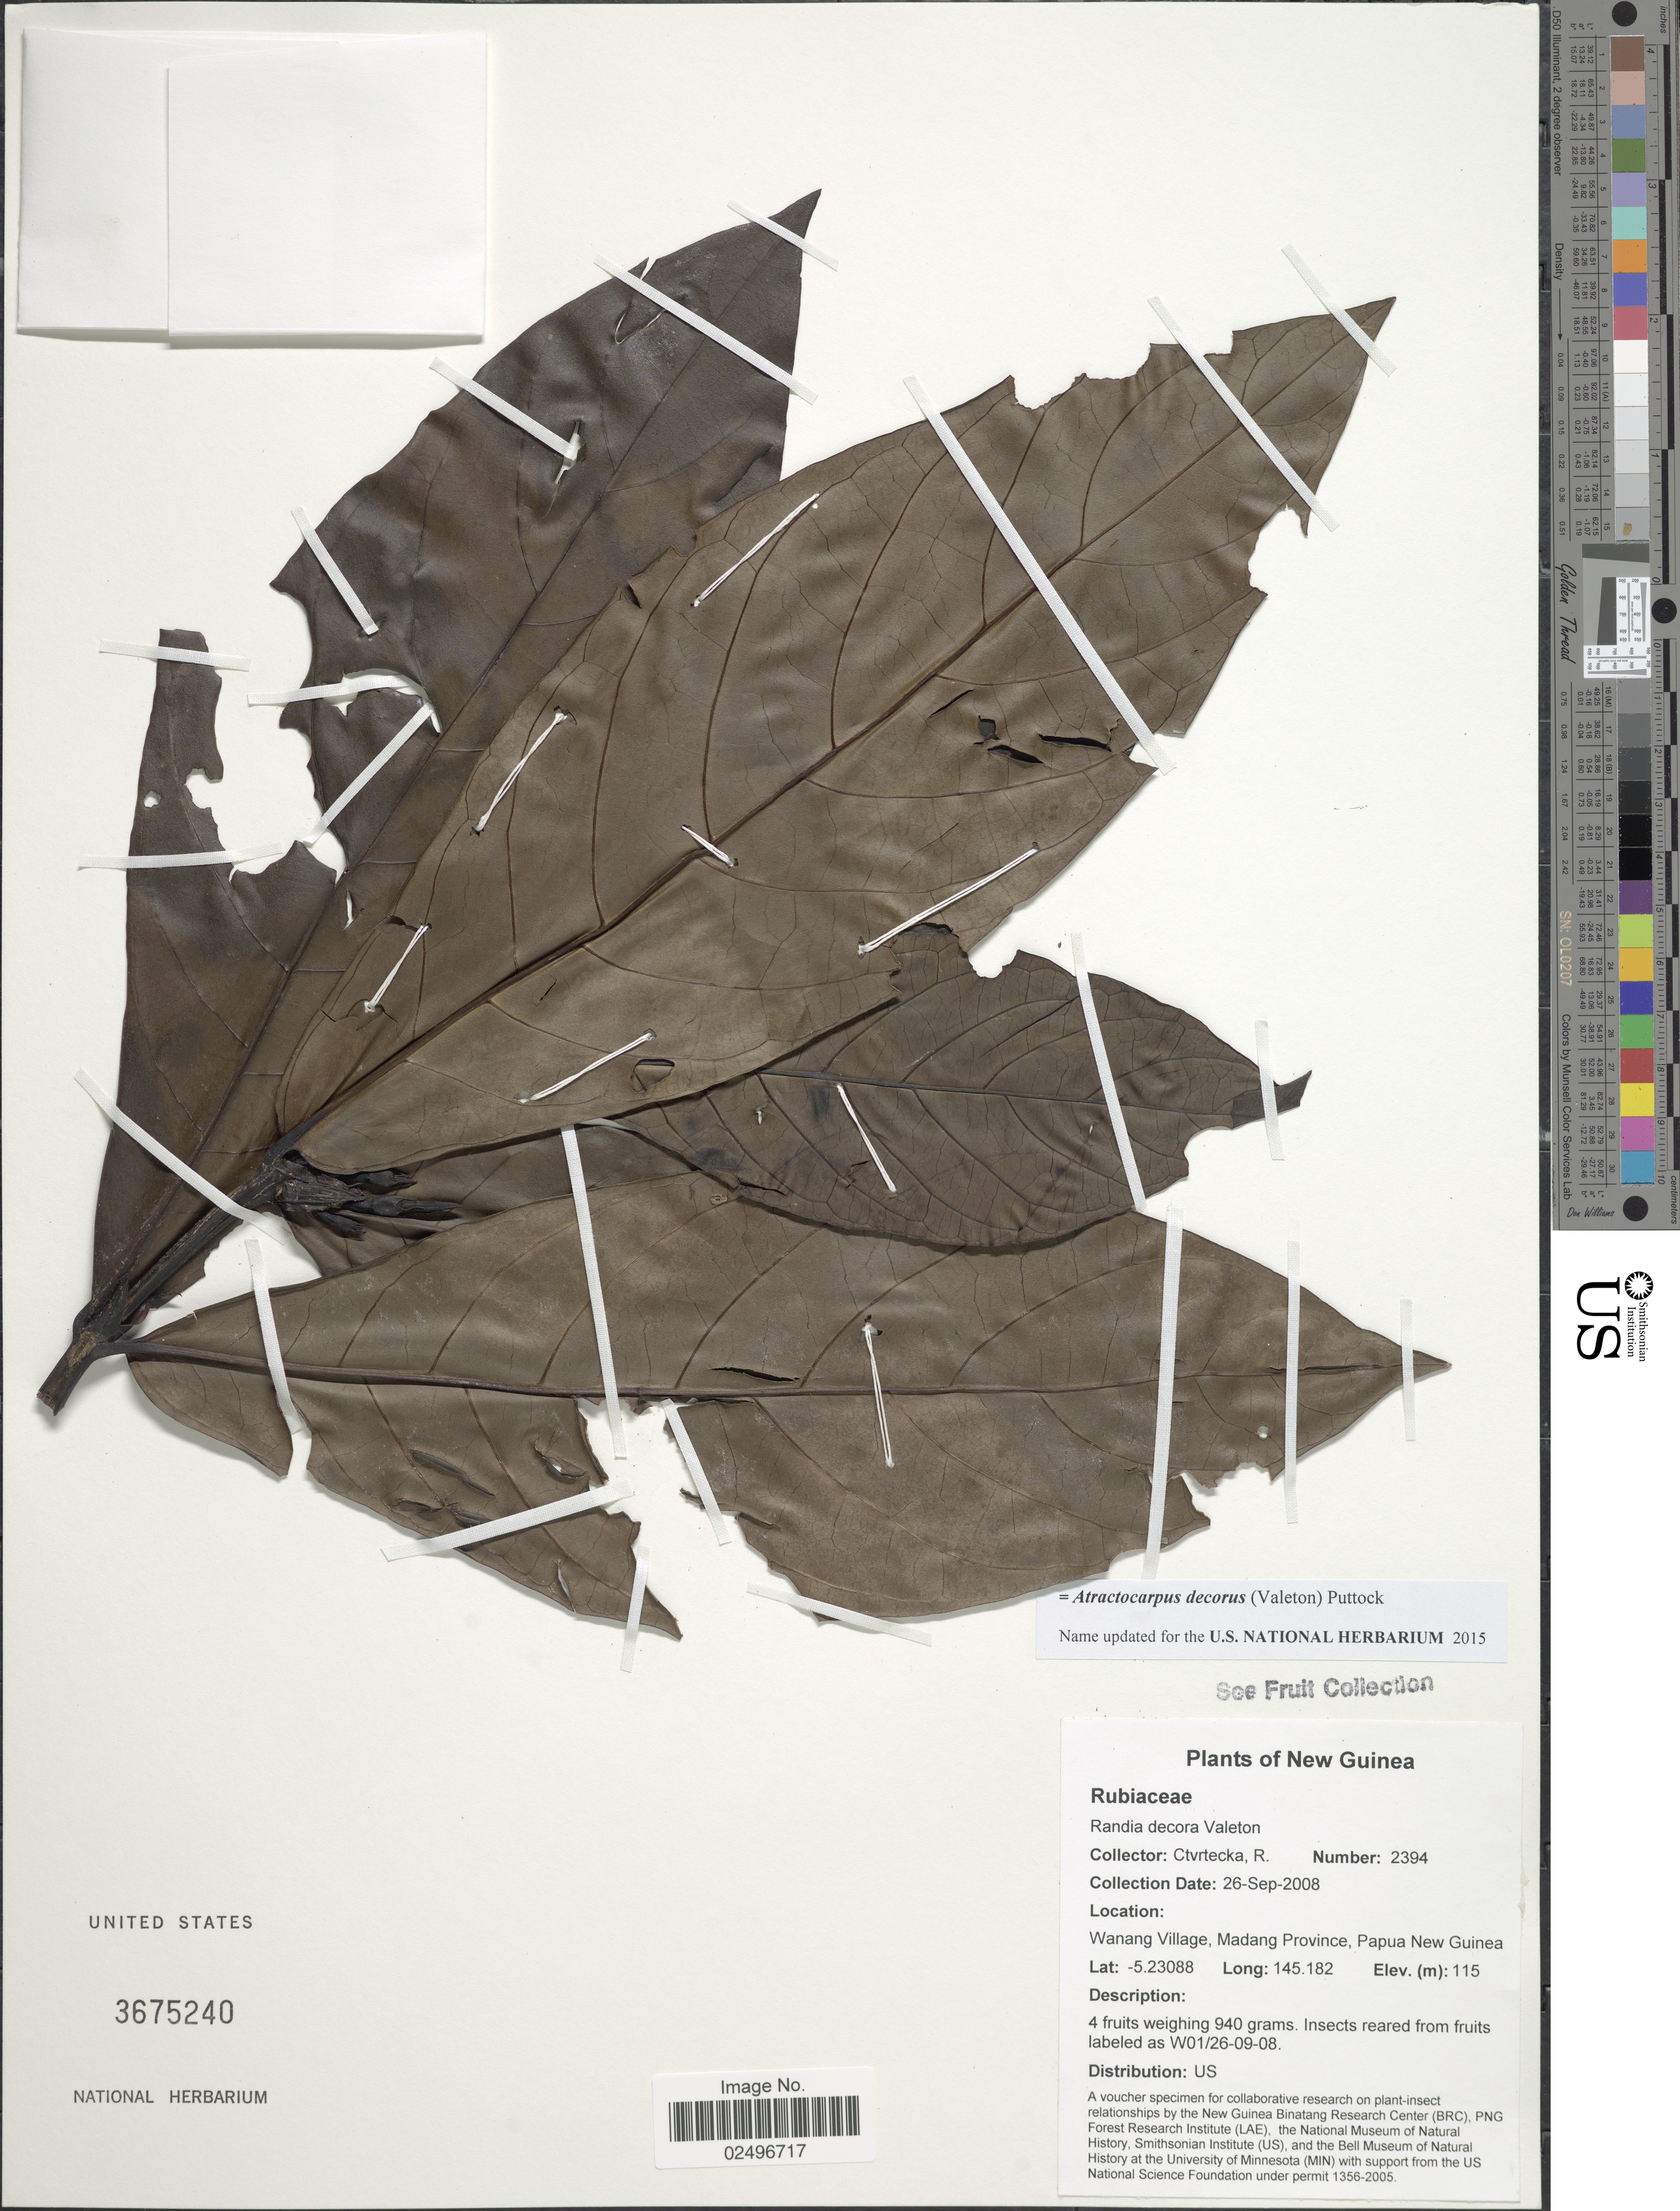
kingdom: Plantae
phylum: Tracheophyta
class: Magnoliopsida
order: Gentianales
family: Rubiaceae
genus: Atractocarpus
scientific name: Atractocarpus decorus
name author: (Valeton) Puttock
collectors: R. Ctvrtecka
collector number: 2394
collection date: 2008-09-26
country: Papua New Guinea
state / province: Madang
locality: New Guinea. Wanang Village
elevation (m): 115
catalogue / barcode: US 3675240